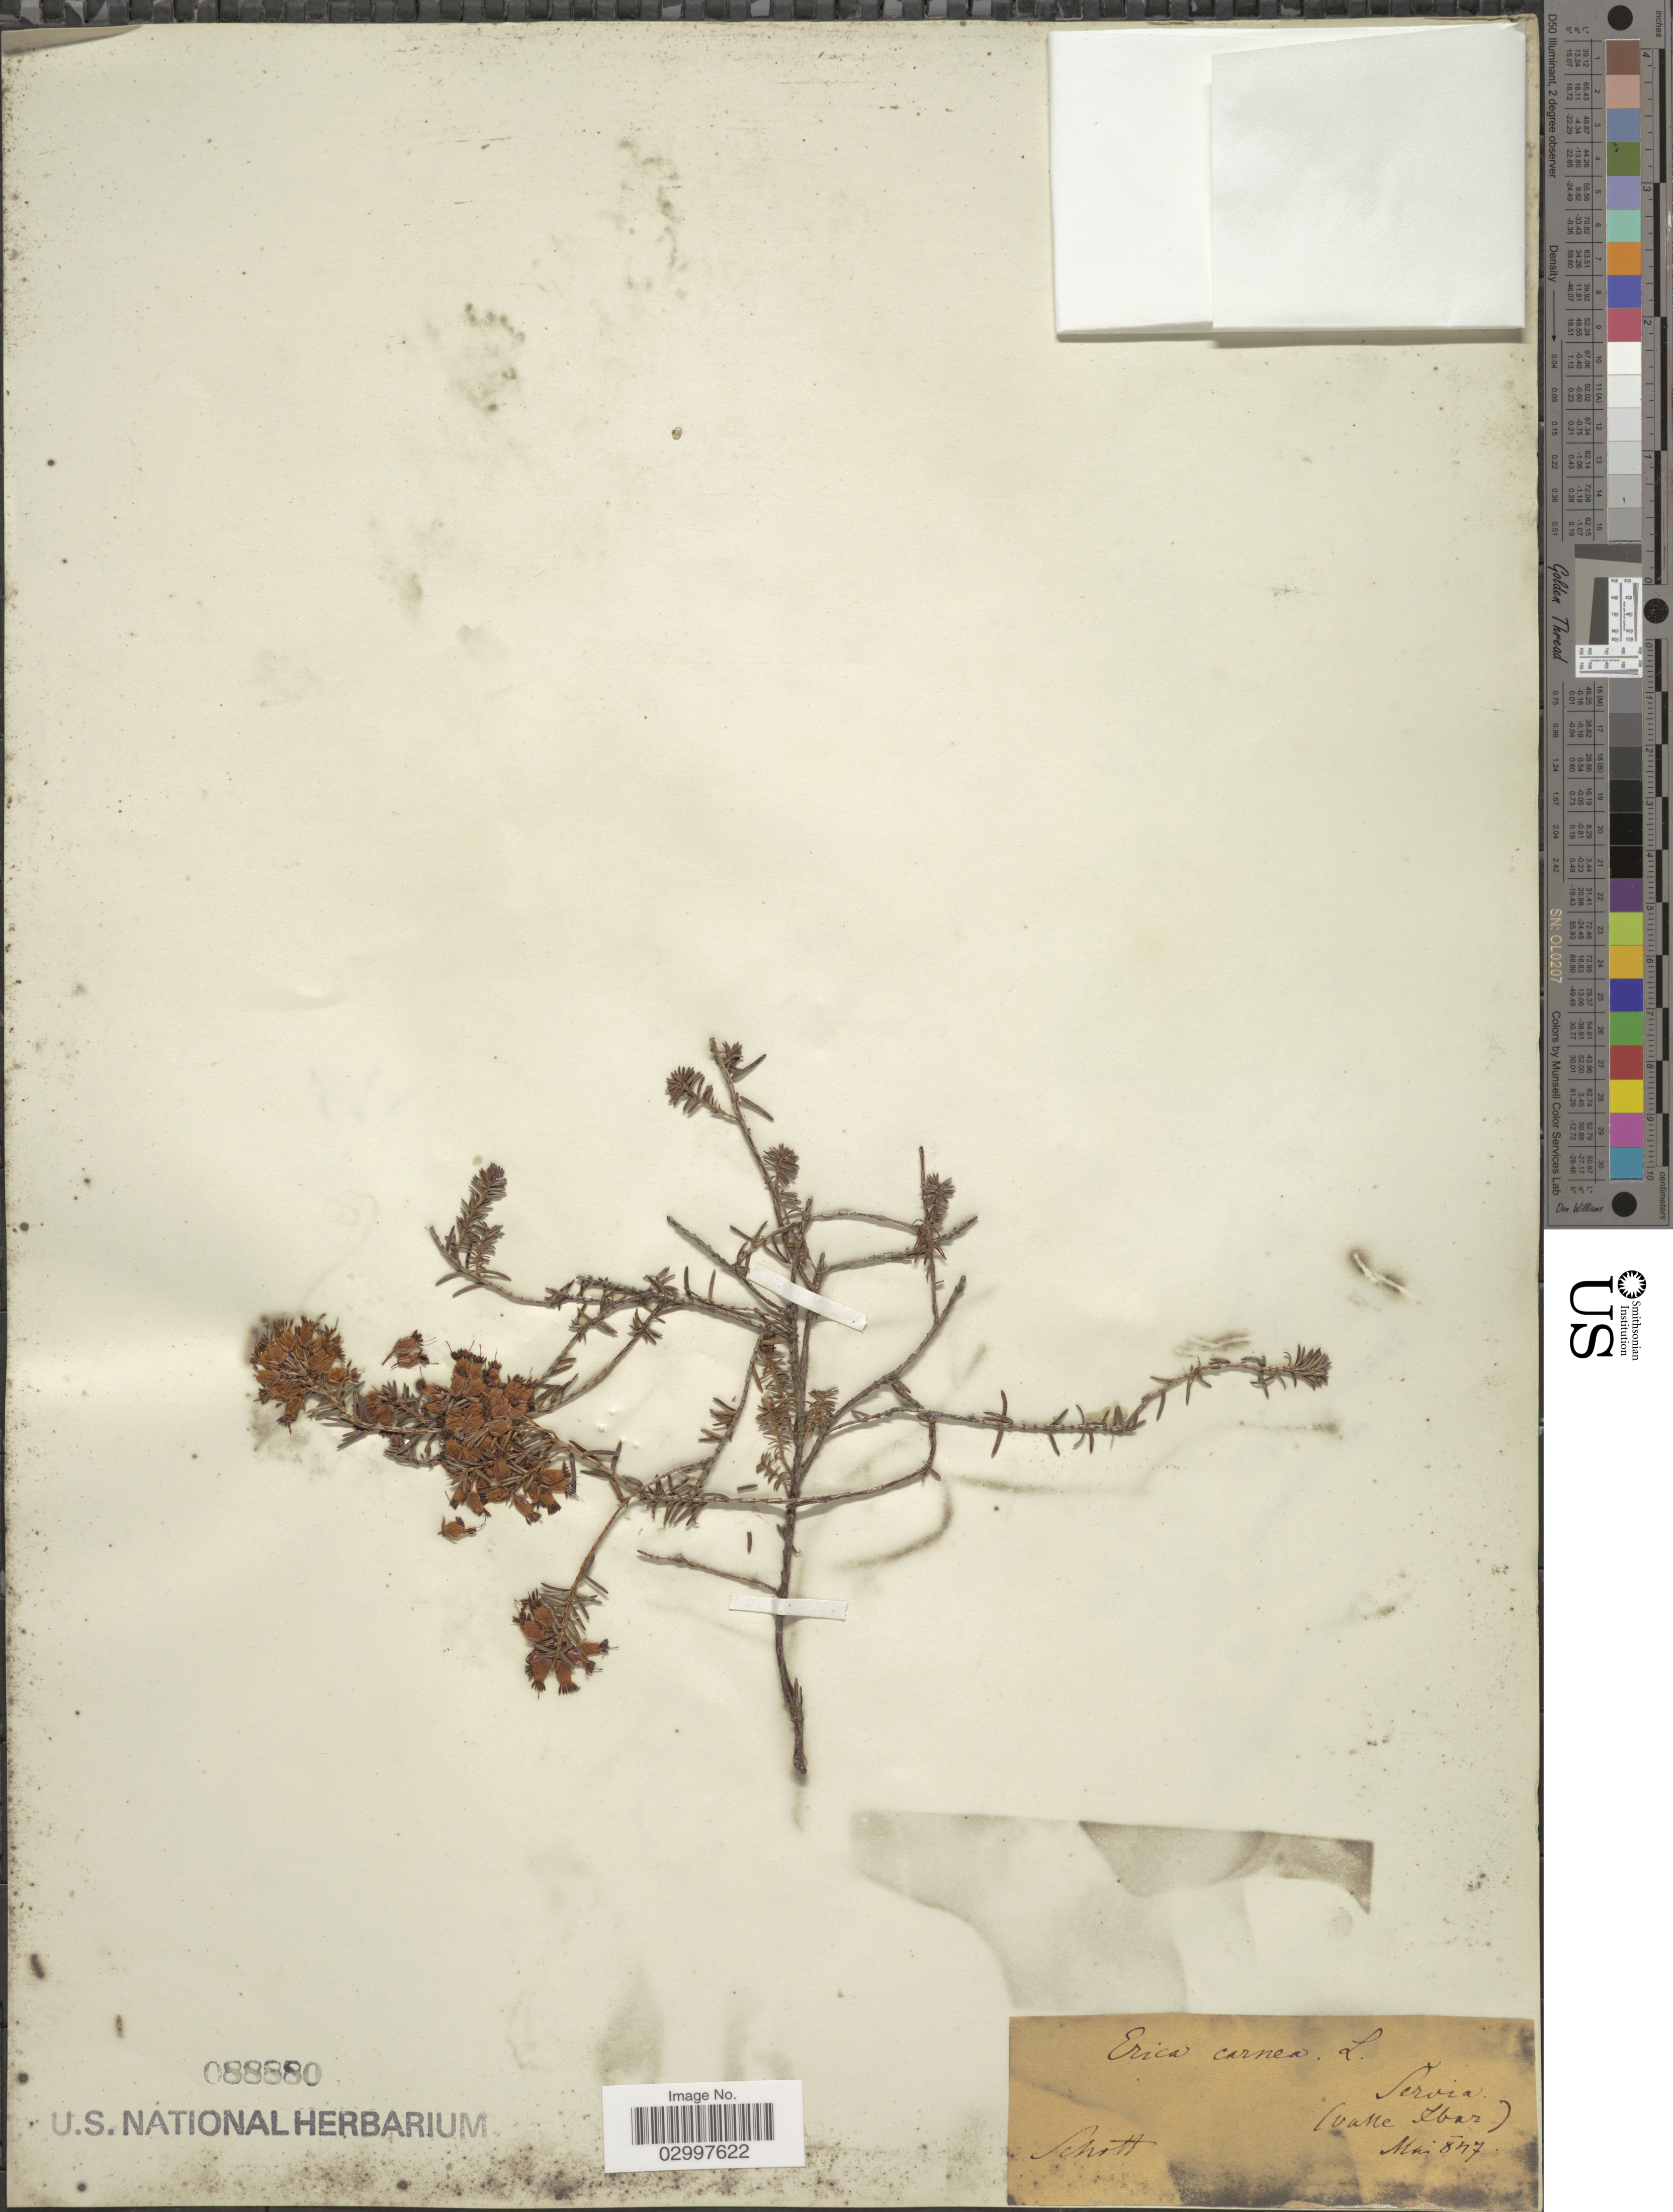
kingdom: Plantae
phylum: Tracheophyta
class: Magnoliopsida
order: Ericales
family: Ericaceae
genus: Erica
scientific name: Erica carnea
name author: L.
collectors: Schott, --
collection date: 1847-05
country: Serbia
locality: Servia (Valle Ibar)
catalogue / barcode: US 88880